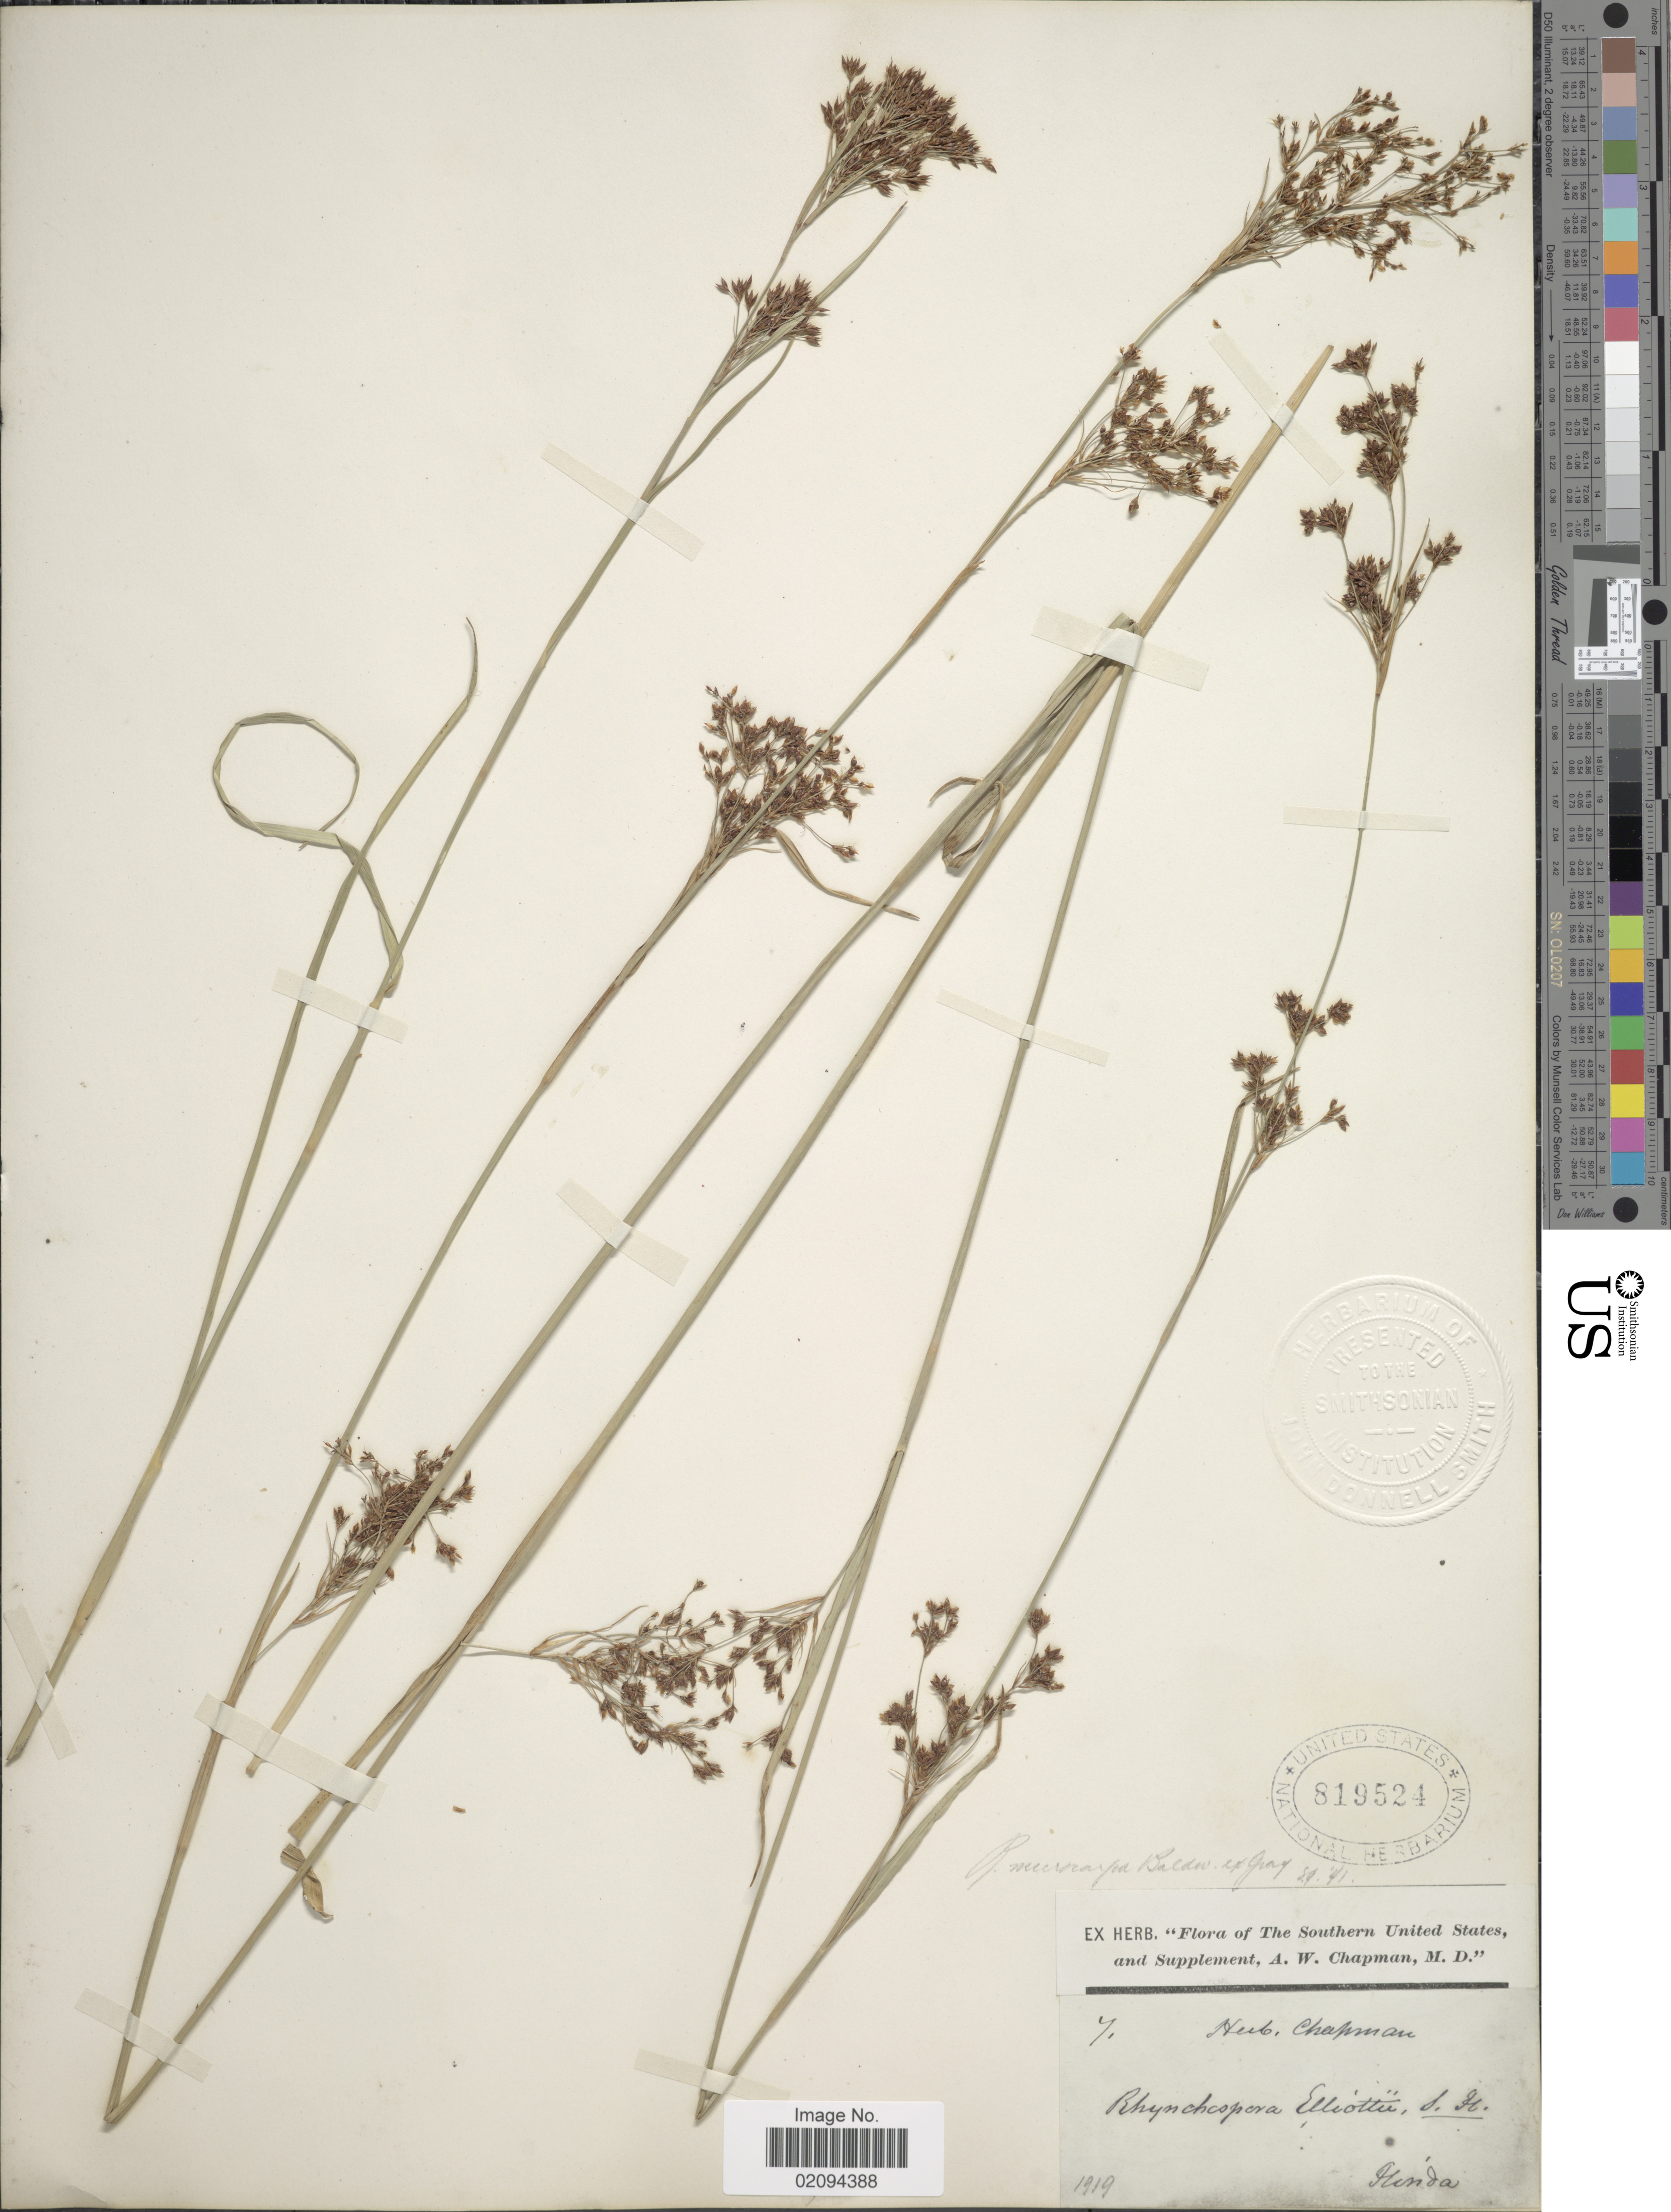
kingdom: Plantae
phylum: Tracheophyta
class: Liliopsida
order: Poales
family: Cyperaceae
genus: Rhynchospora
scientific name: Rhynchospora microcarpa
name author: Baldwin ex A. Gray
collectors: A. W. Chapman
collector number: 7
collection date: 1919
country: United States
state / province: Florida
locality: Southern United States, and Supplement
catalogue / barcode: US 819524